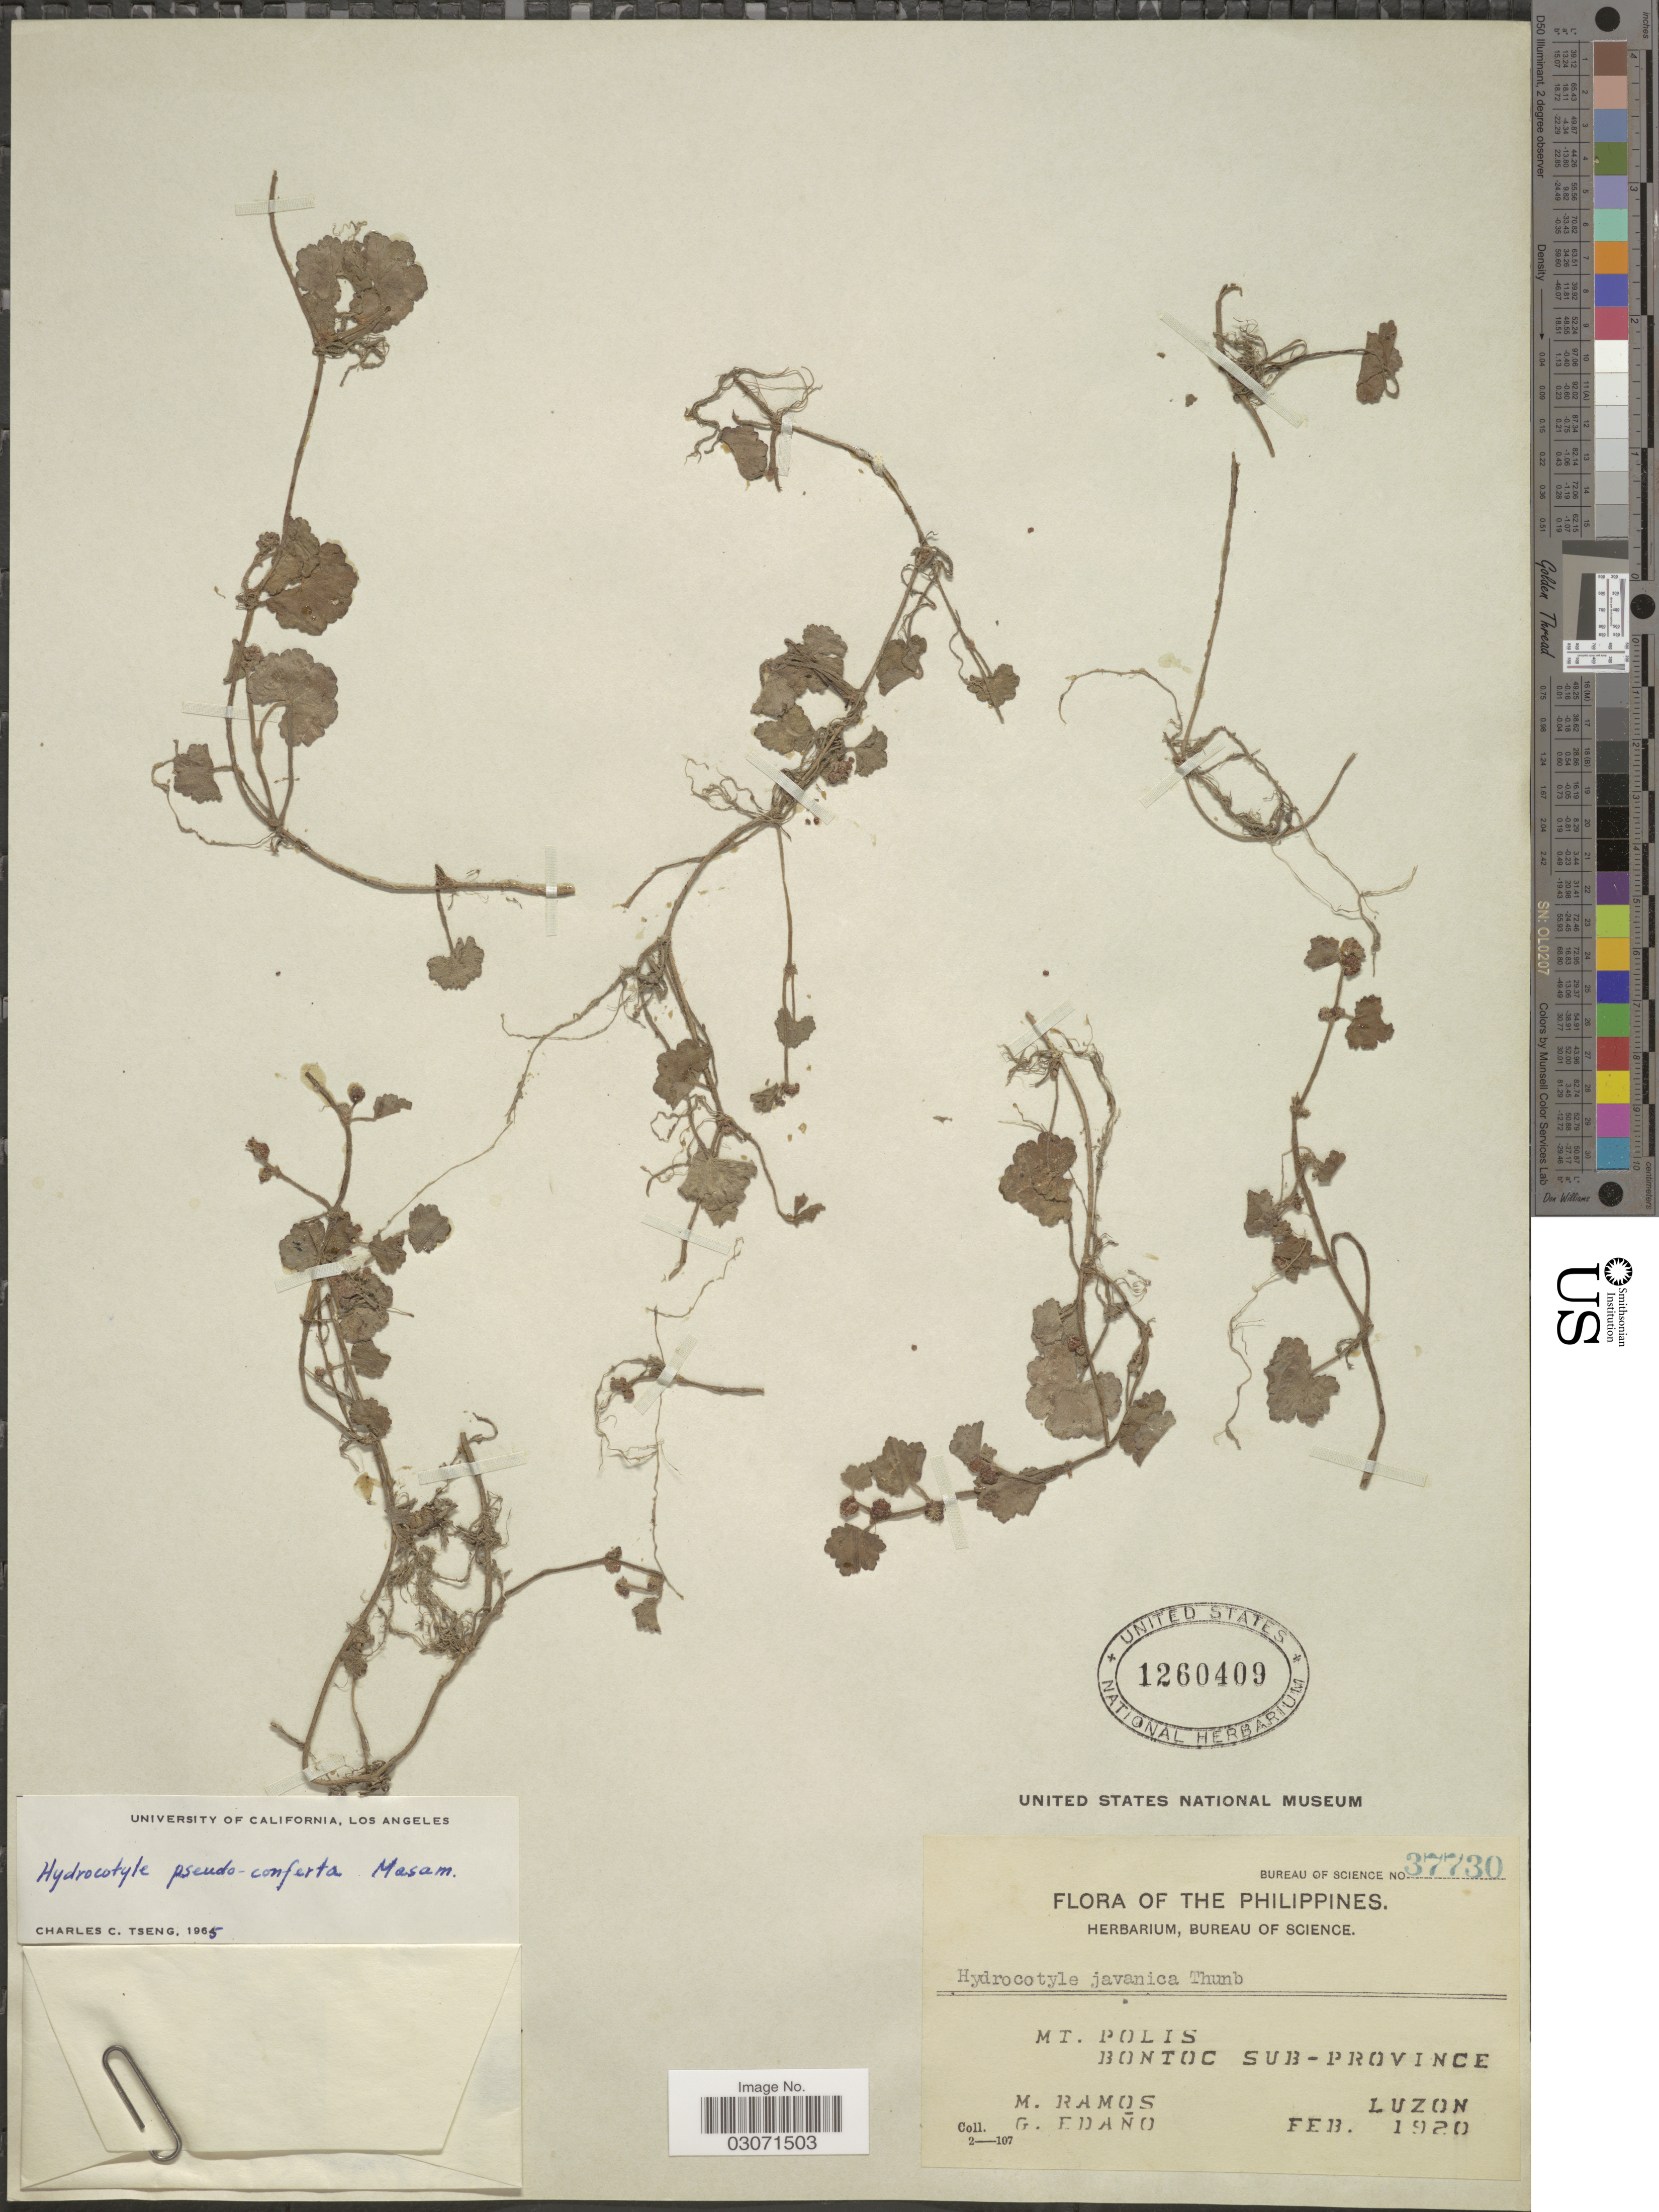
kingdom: Plantae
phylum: Tracheophyta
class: Magnoliopsida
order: Apiales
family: Araliaceae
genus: Hydrocotyle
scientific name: Hydrocotyle pseudoconferta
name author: Masam.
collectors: M. Ramos & G. Edaño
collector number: Bureau of Science 37730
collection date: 1920-02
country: Philippines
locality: Mt. Polis. Bontoc Sub-Province. Luzon.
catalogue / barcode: US 1260409